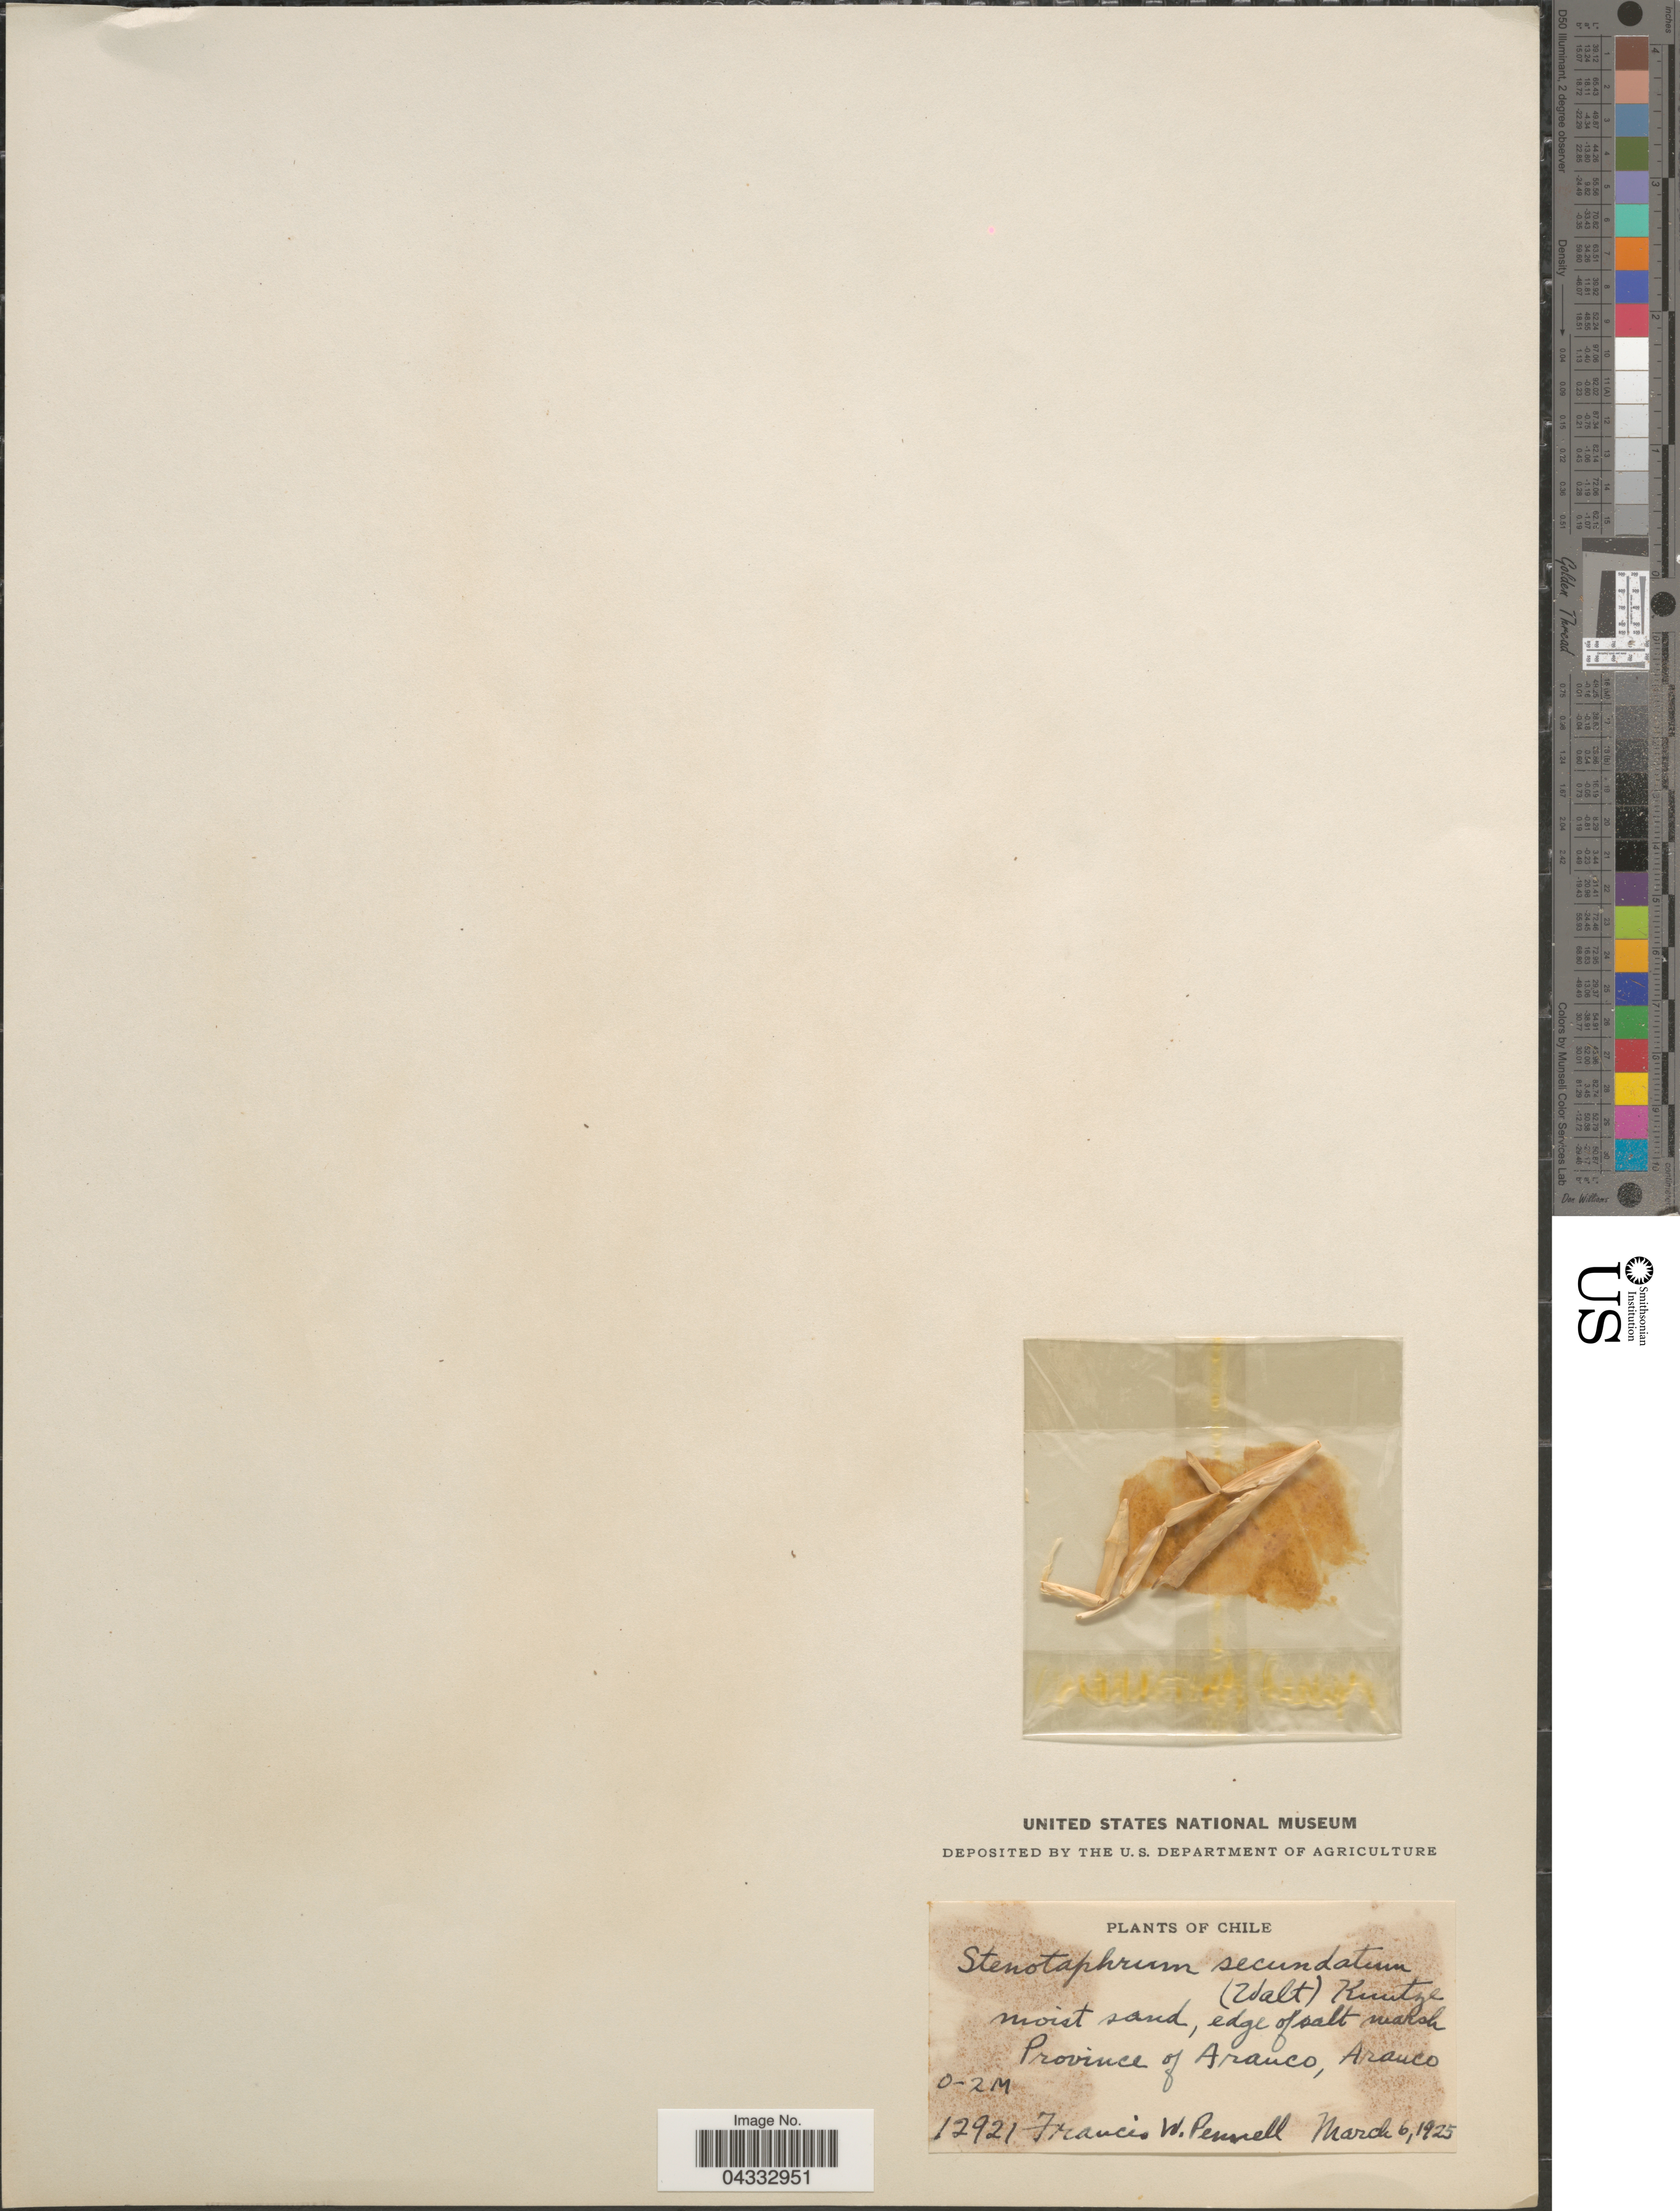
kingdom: Plantae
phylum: Tracheophyta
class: Liliopsida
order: Poales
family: Poaceae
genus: Stenotaphrum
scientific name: Stenotaphrum secundatum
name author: (Walter) Kuntze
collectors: F. W. Pennell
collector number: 12921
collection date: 1925-03-06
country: Chile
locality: Moist sand, edge of salt marsh. Province of Arauco, Arauco.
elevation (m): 0